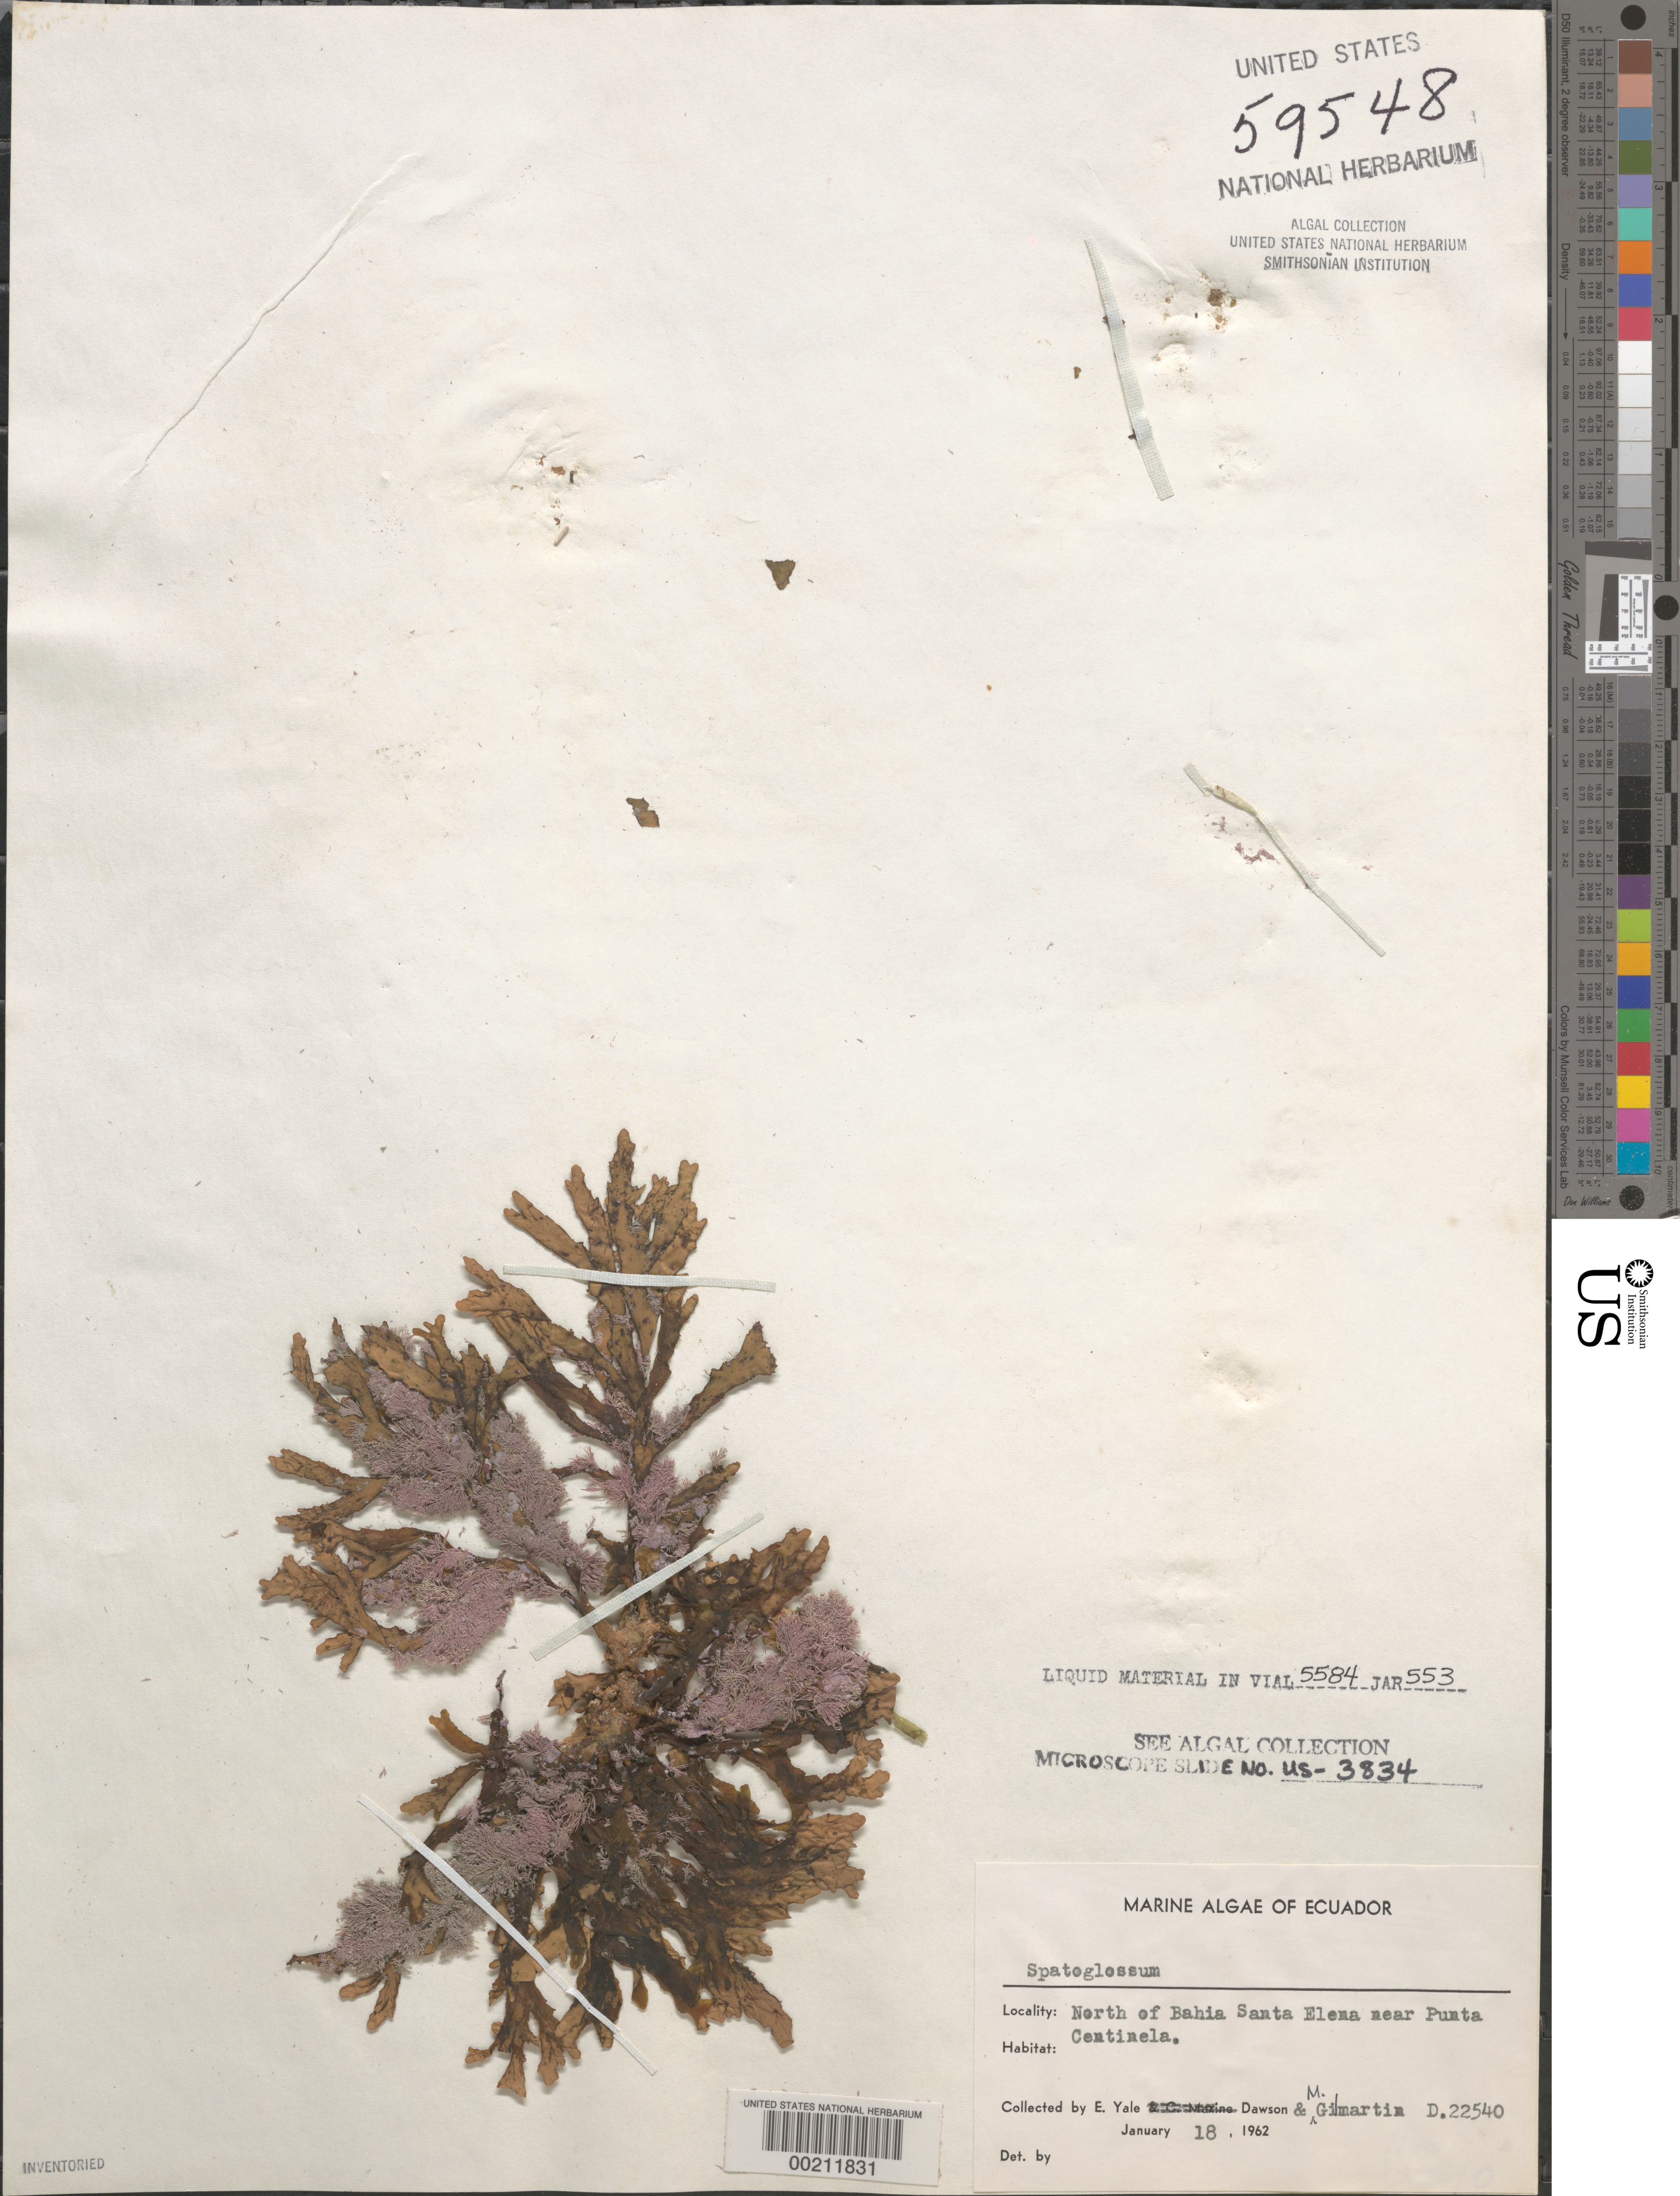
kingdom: Chromista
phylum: Ochrophyta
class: Phaeophyceae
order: Dictyotales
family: Dictyotaceae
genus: Spatoglossum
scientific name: Spatoglossum sp.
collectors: E. Y. Dawson & M. Gilmartin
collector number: EYD 22540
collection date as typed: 18 Jan 1962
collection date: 1962-01-18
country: Ecuador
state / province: Guayas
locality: North of Bahia Santa Elena near Punta Centinela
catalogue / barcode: US 59548